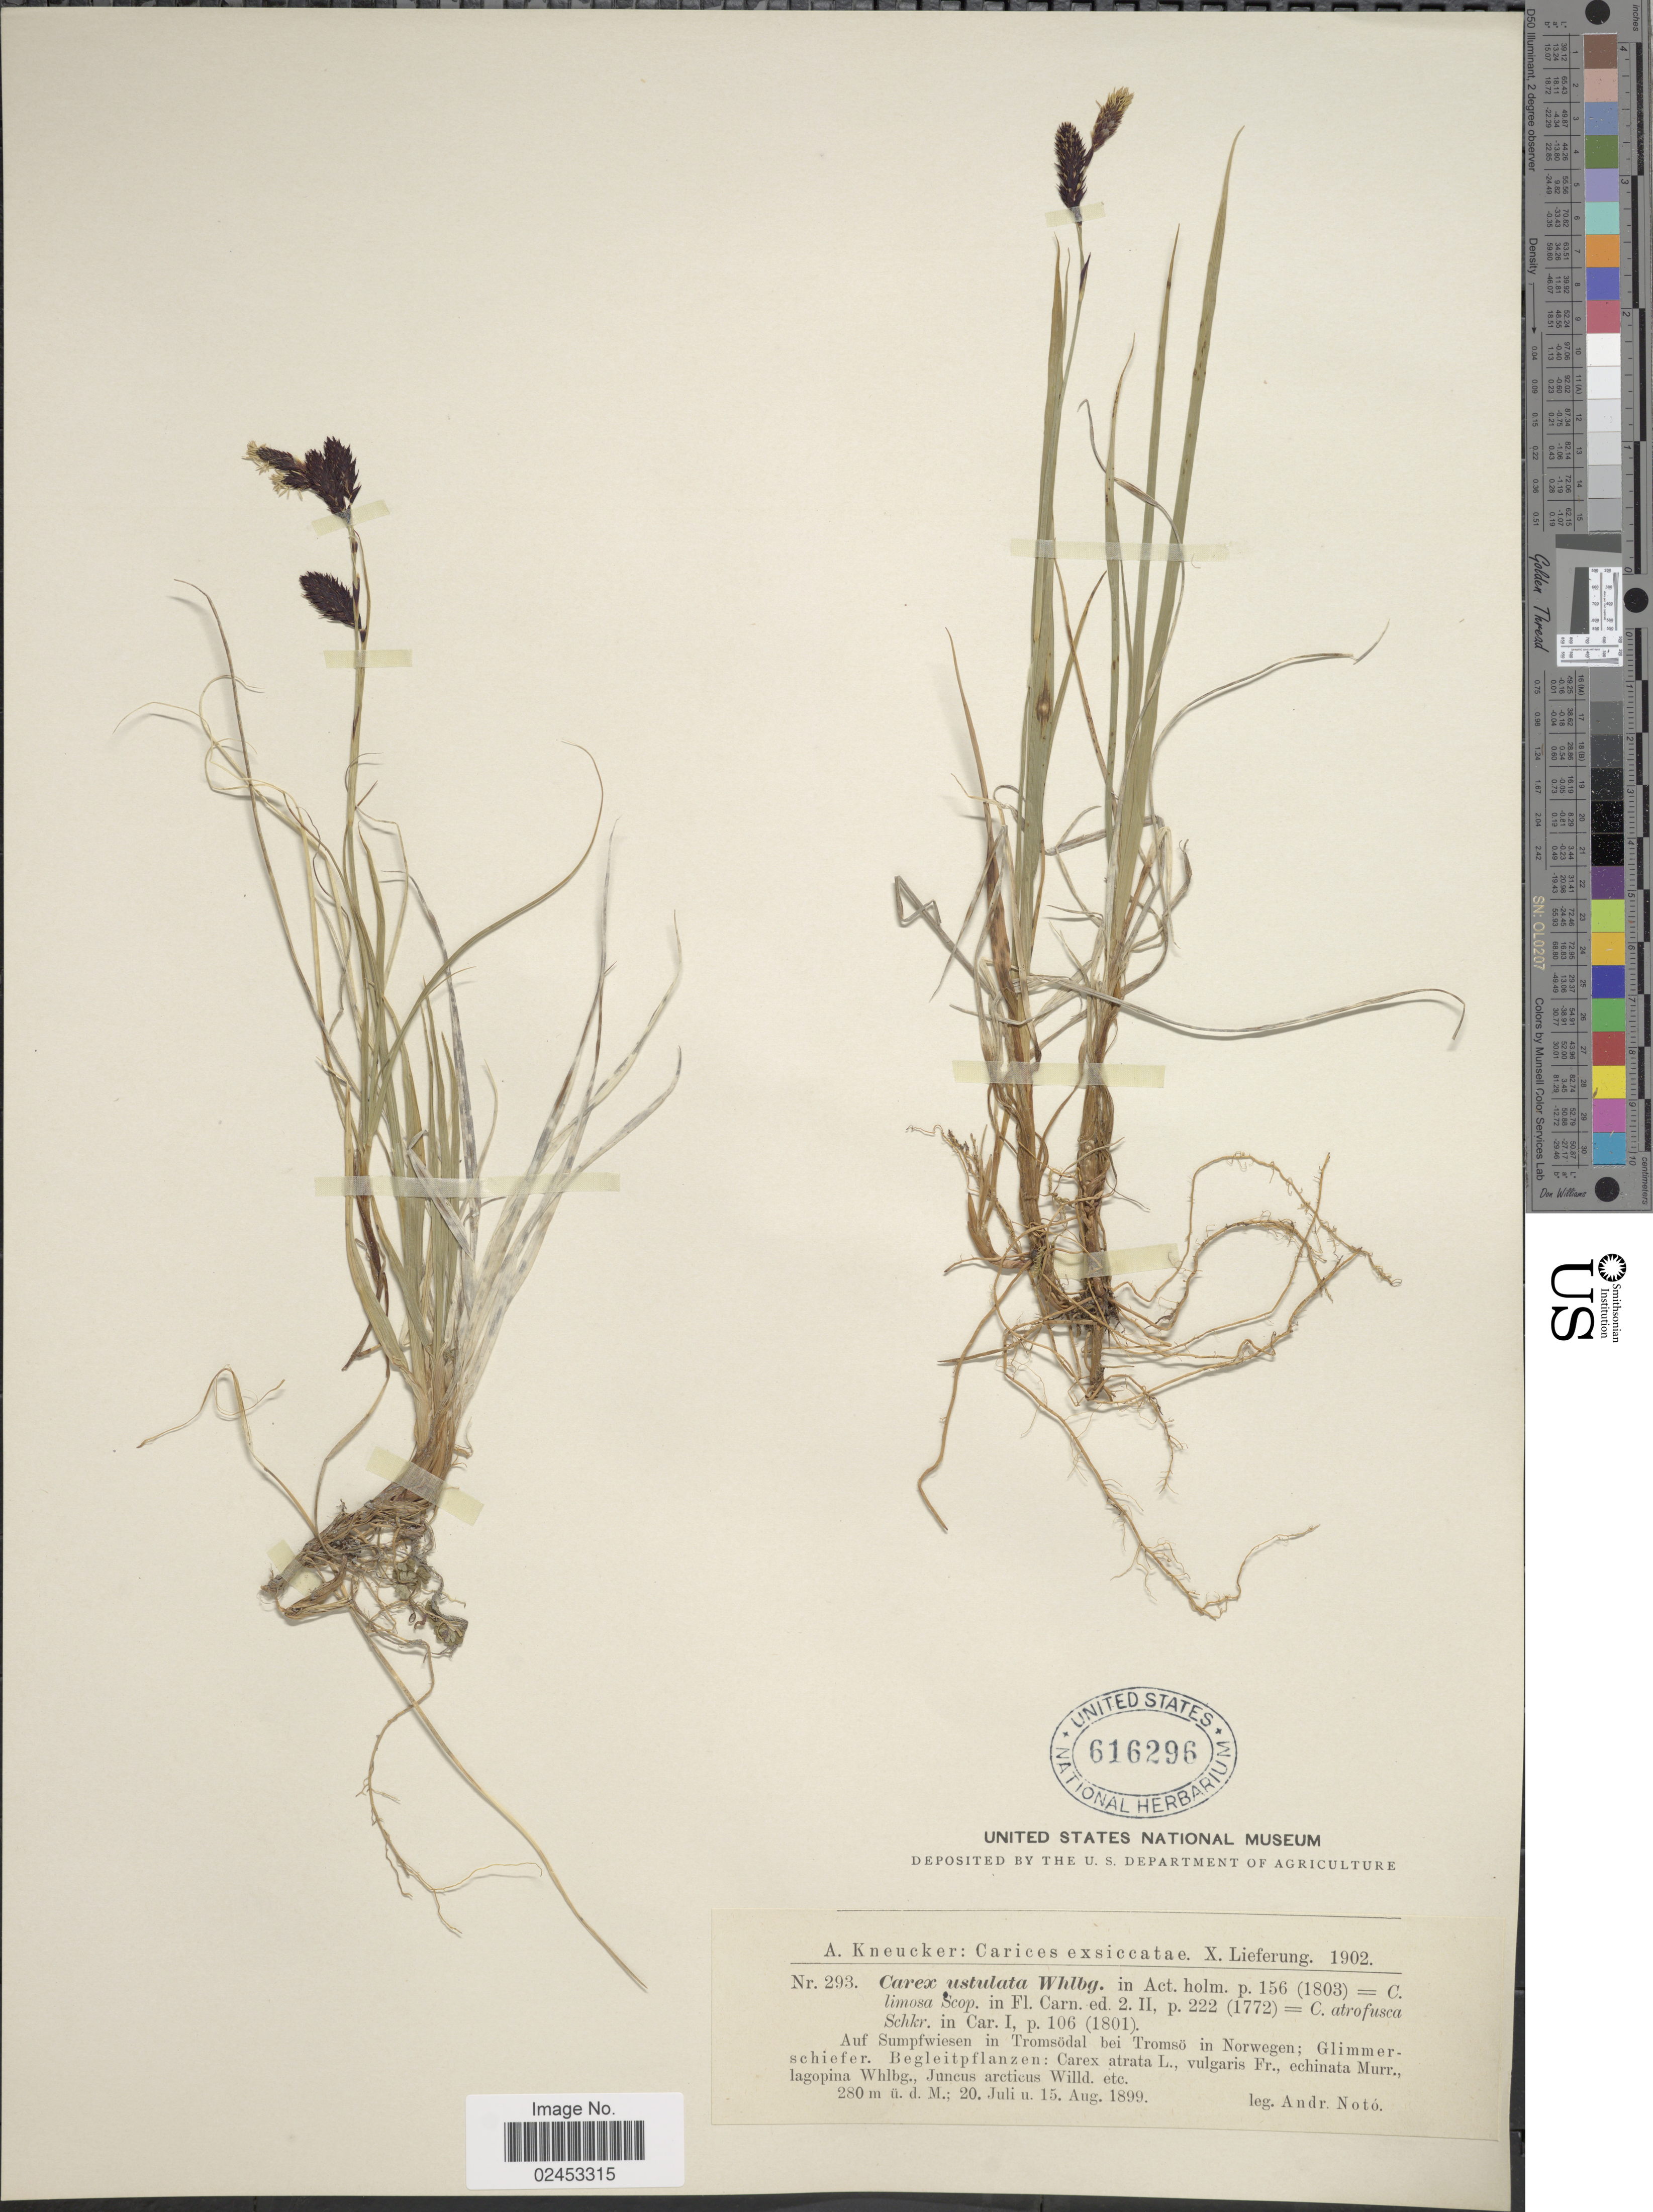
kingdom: Plantae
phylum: Tracheophyta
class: Liliopsida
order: Poales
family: Cyperaceae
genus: Carex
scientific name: Carex atrofusca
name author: Schkuhr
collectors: A. Noto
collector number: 293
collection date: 1899-07-20/1899-08-15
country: Norway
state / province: Troms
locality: Auf sumpfwiesen in Tromsodal bei Tromso in Norwegen.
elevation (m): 280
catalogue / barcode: US 616296